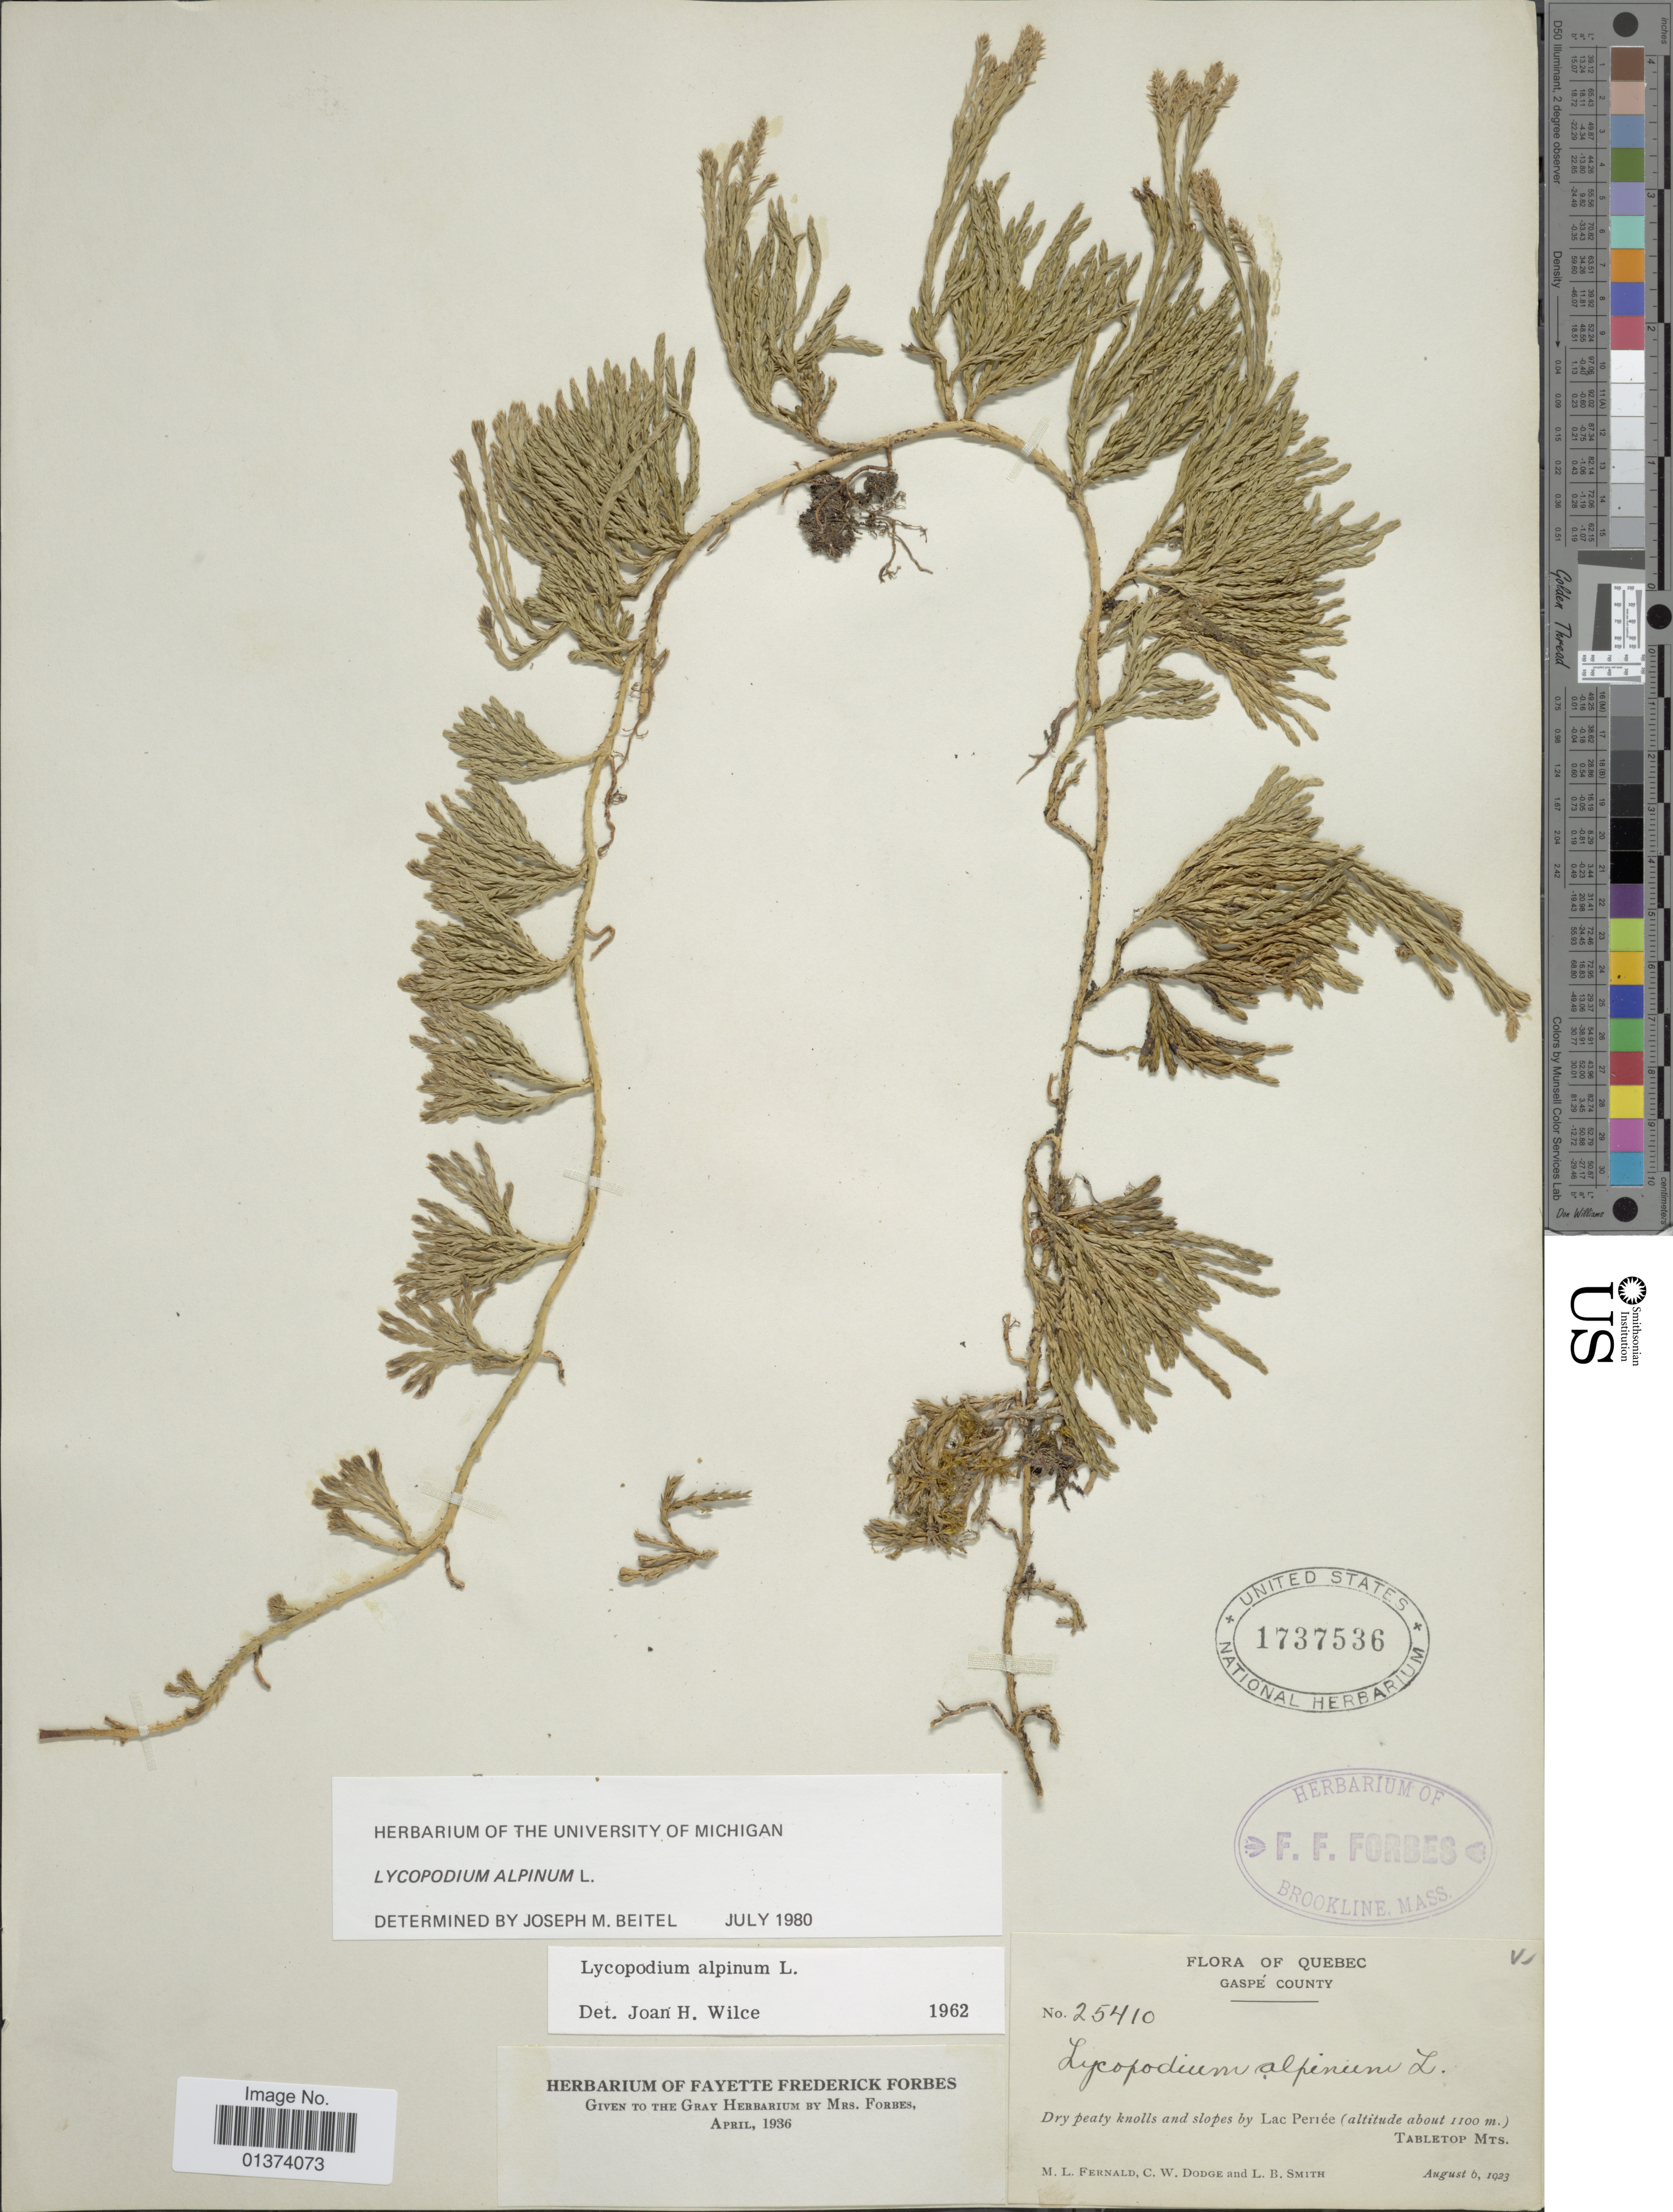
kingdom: Plantae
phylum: Tracheophyta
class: Lycopodiopsida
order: Lycopodiales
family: Lycopodiaceae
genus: Diphasiastrum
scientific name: Diphasiastrum alpinum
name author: (L.) Holub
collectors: M. L. Fernald, C. Dodge & L. Smith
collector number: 25410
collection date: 1923-08-06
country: Canada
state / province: Quebec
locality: Gaspé County, Dry peaty knolls and slopes by Lac Perrée, Tabletop Mts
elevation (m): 1100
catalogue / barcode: US 1737536